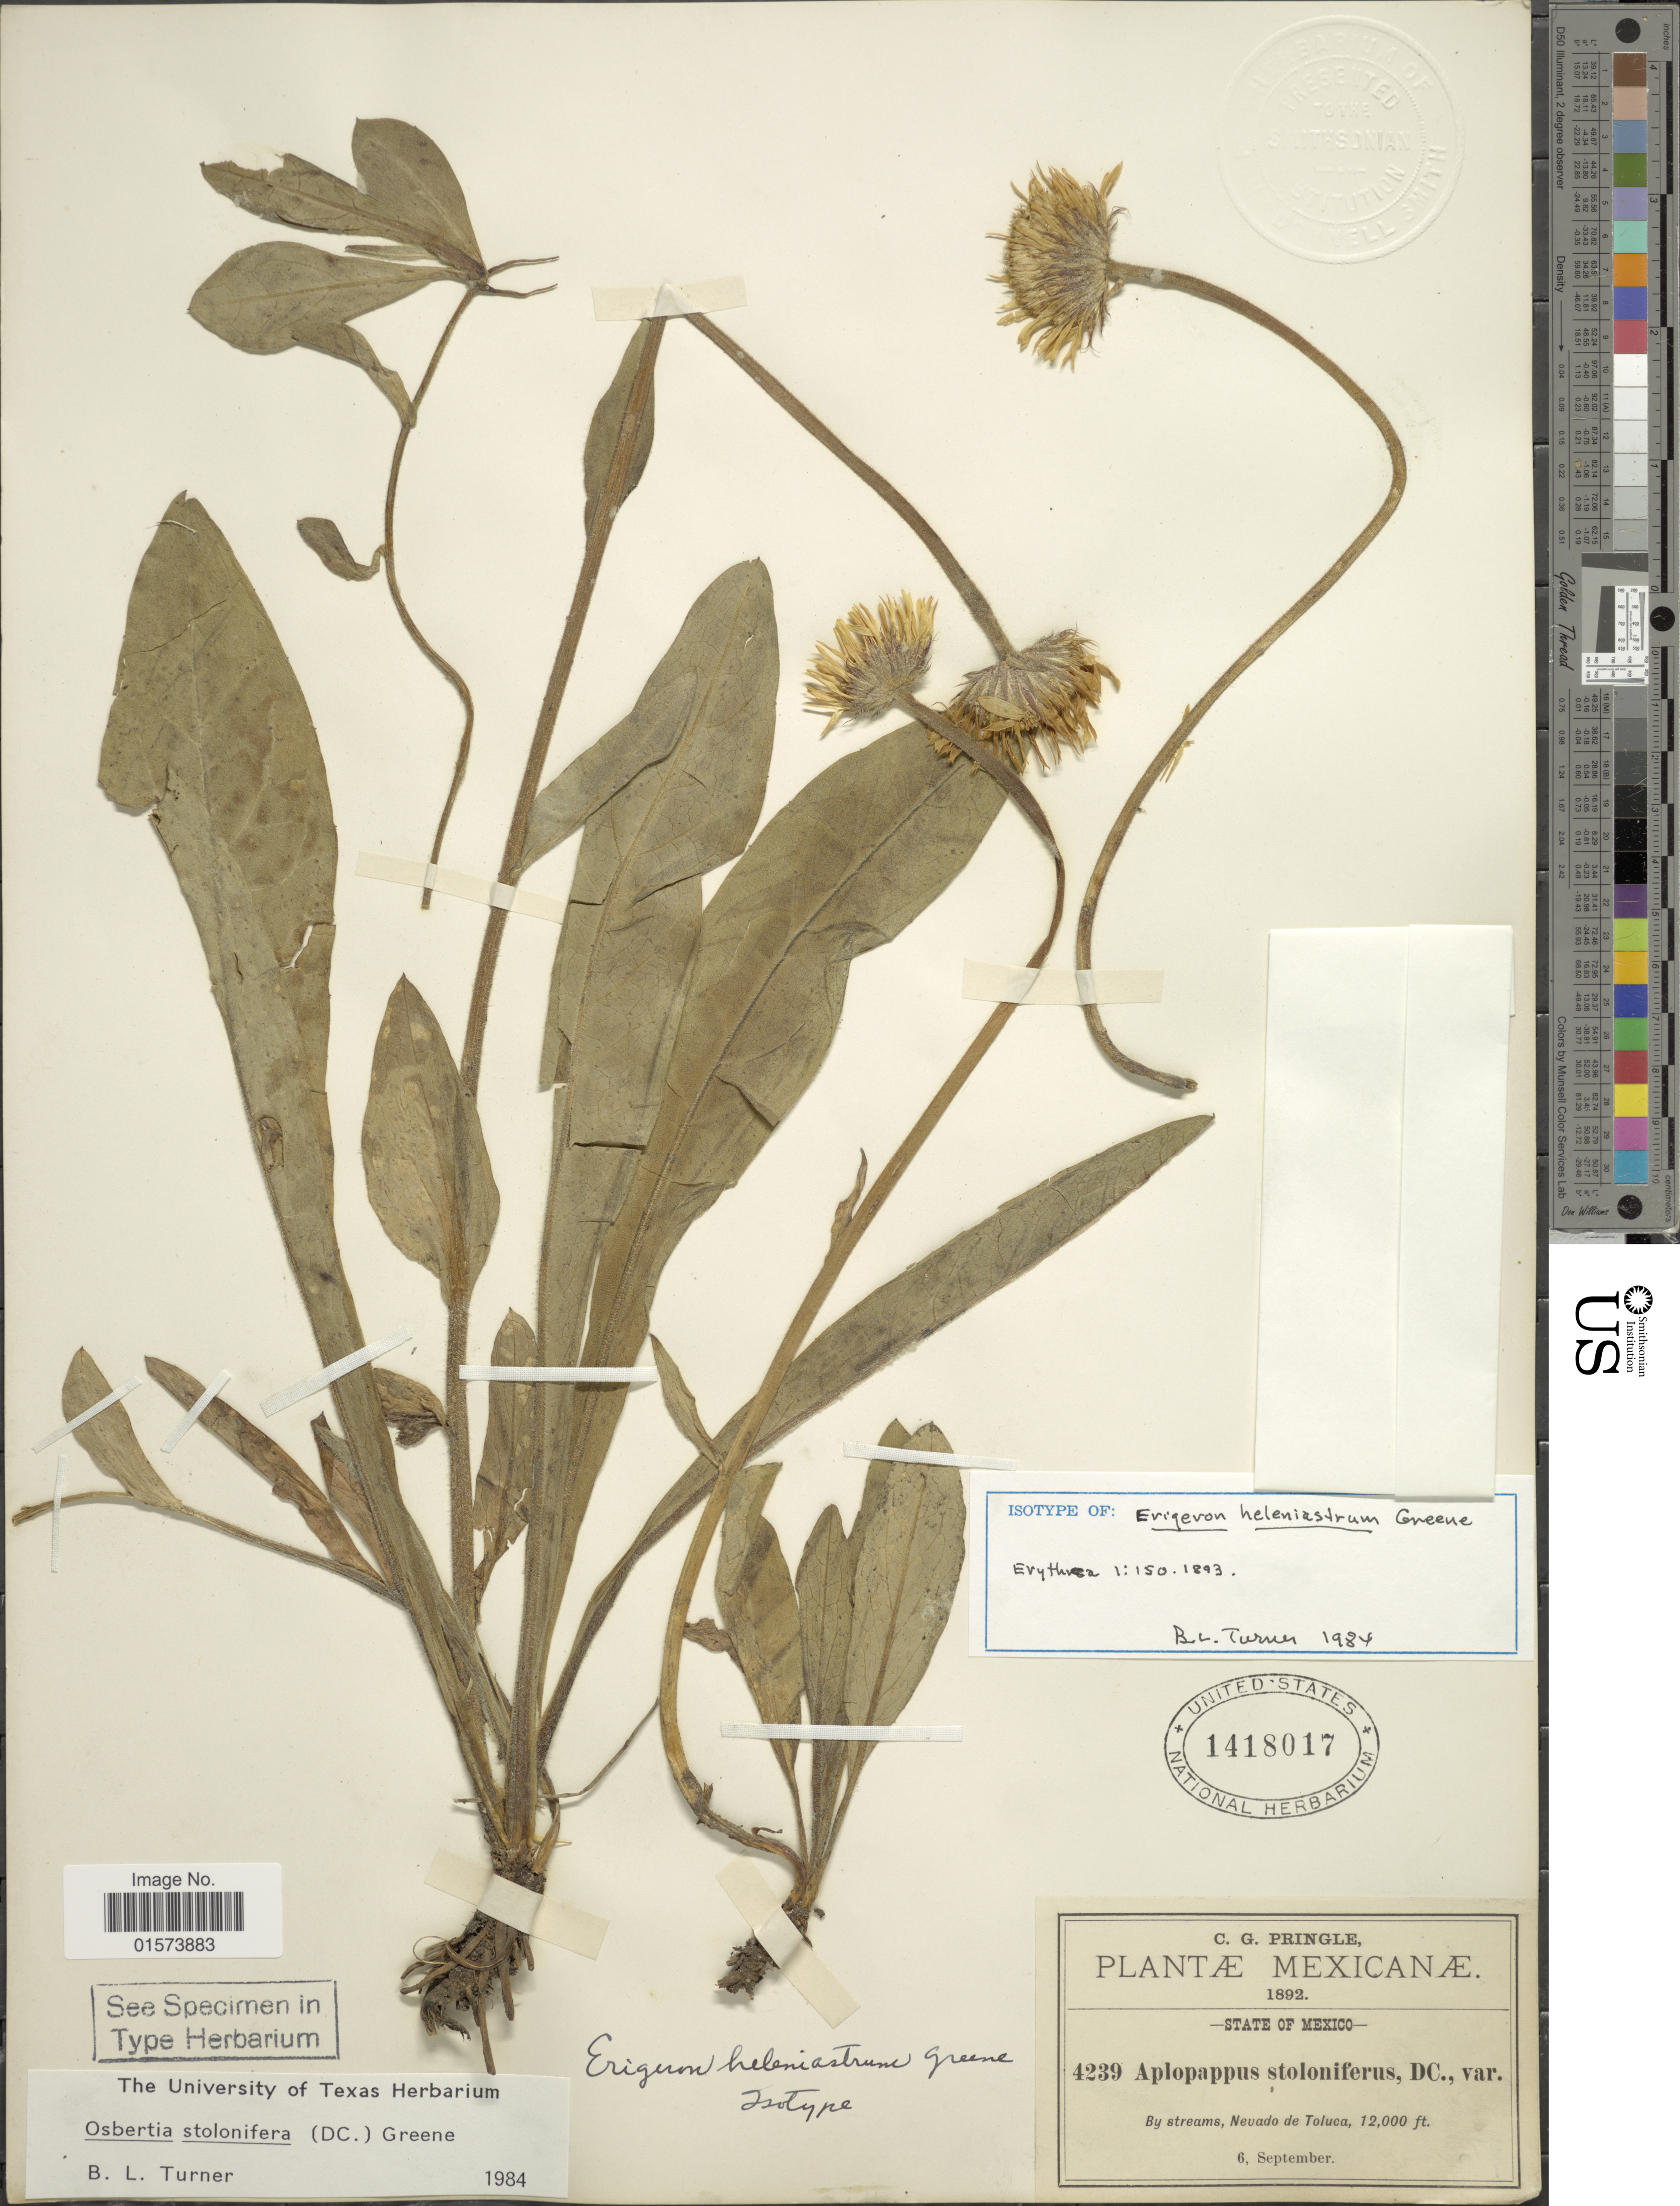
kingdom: Plantae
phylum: Tracheophyta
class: Magnoliopsida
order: Asterales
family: Asteraceae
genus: Osbertia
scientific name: Osbertia stolonifera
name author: (DC.) Greene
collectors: C. G. Pringle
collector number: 4239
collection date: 1892-09-06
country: Mexico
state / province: México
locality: By streams, Nevado de Toluca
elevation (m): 3658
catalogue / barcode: US 1418017